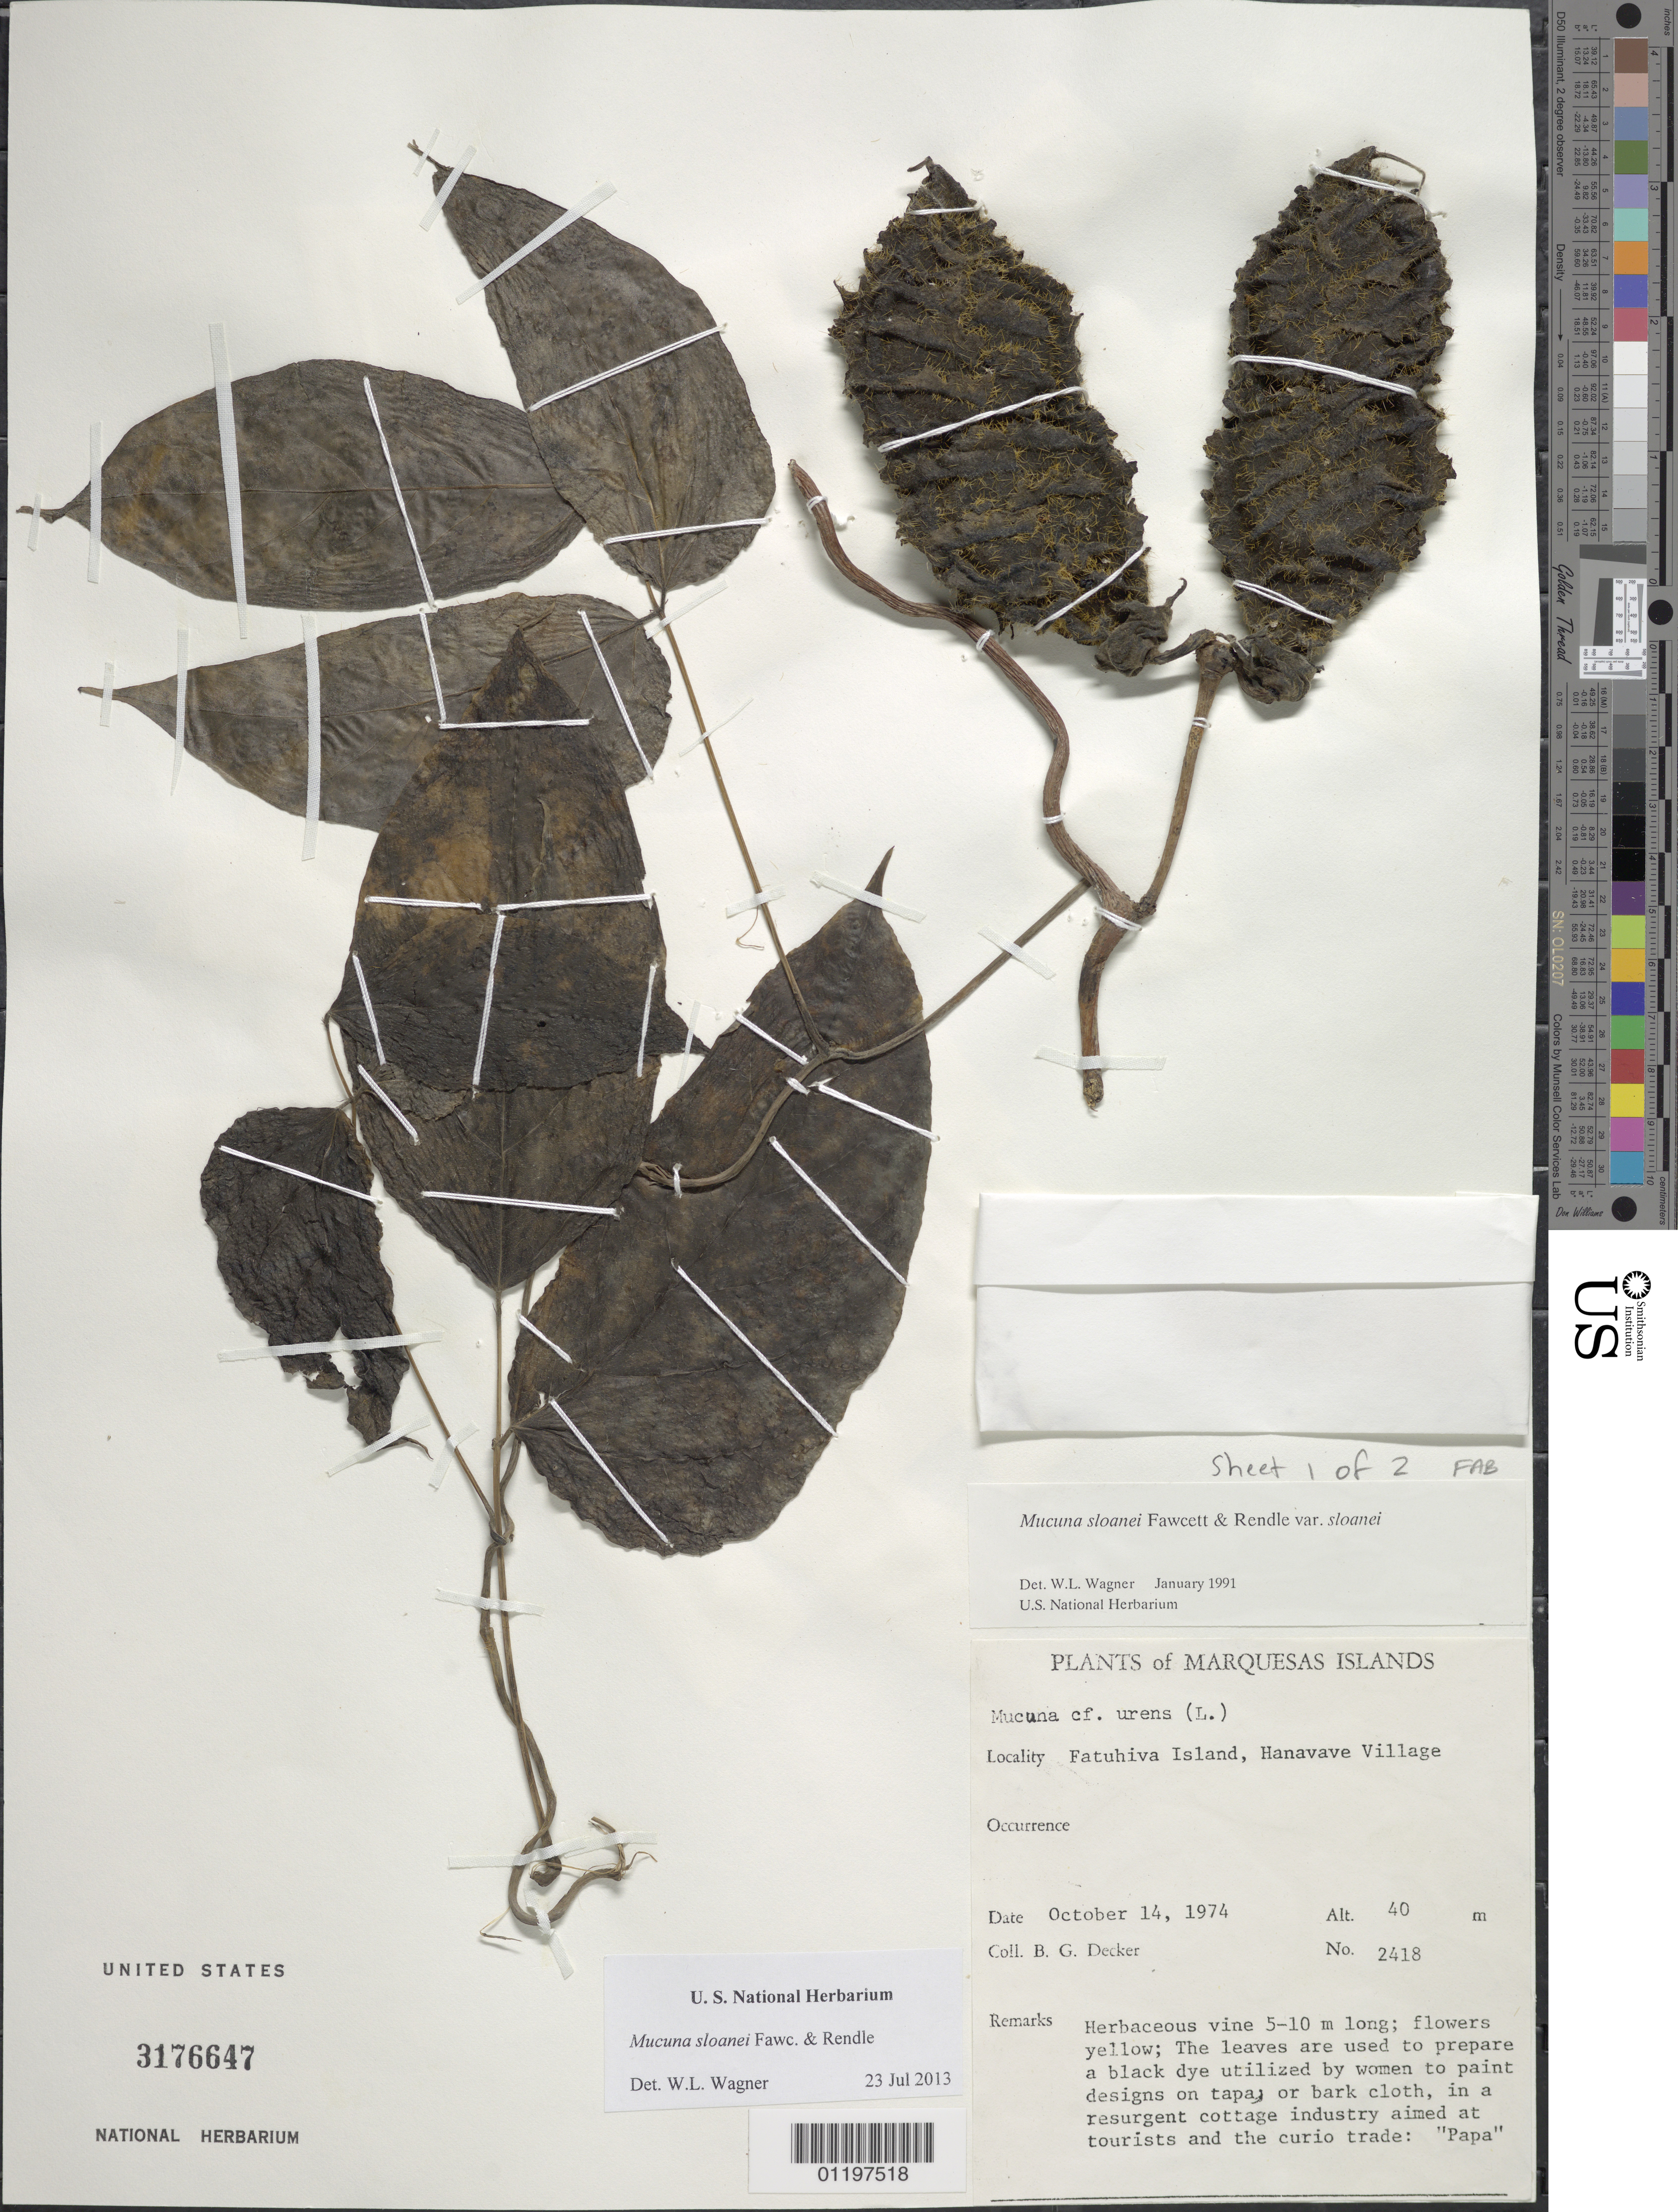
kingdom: Plantae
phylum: Tracheophyta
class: Magnoliopsida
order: Fabales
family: Fabaceae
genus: Mucuna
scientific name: Mucuna sloanei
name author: Fawc. & Rendle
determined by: Wagner, W. L., (BOT), Smithsonian Institution - National Museum of Natural History (UNITED STATES)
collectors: B. G. Decker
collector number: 2418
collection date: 1974-10-14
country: French Polynesia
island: Fatu Hiva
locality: Hanavave village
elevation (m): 40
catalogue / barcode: US 3176647